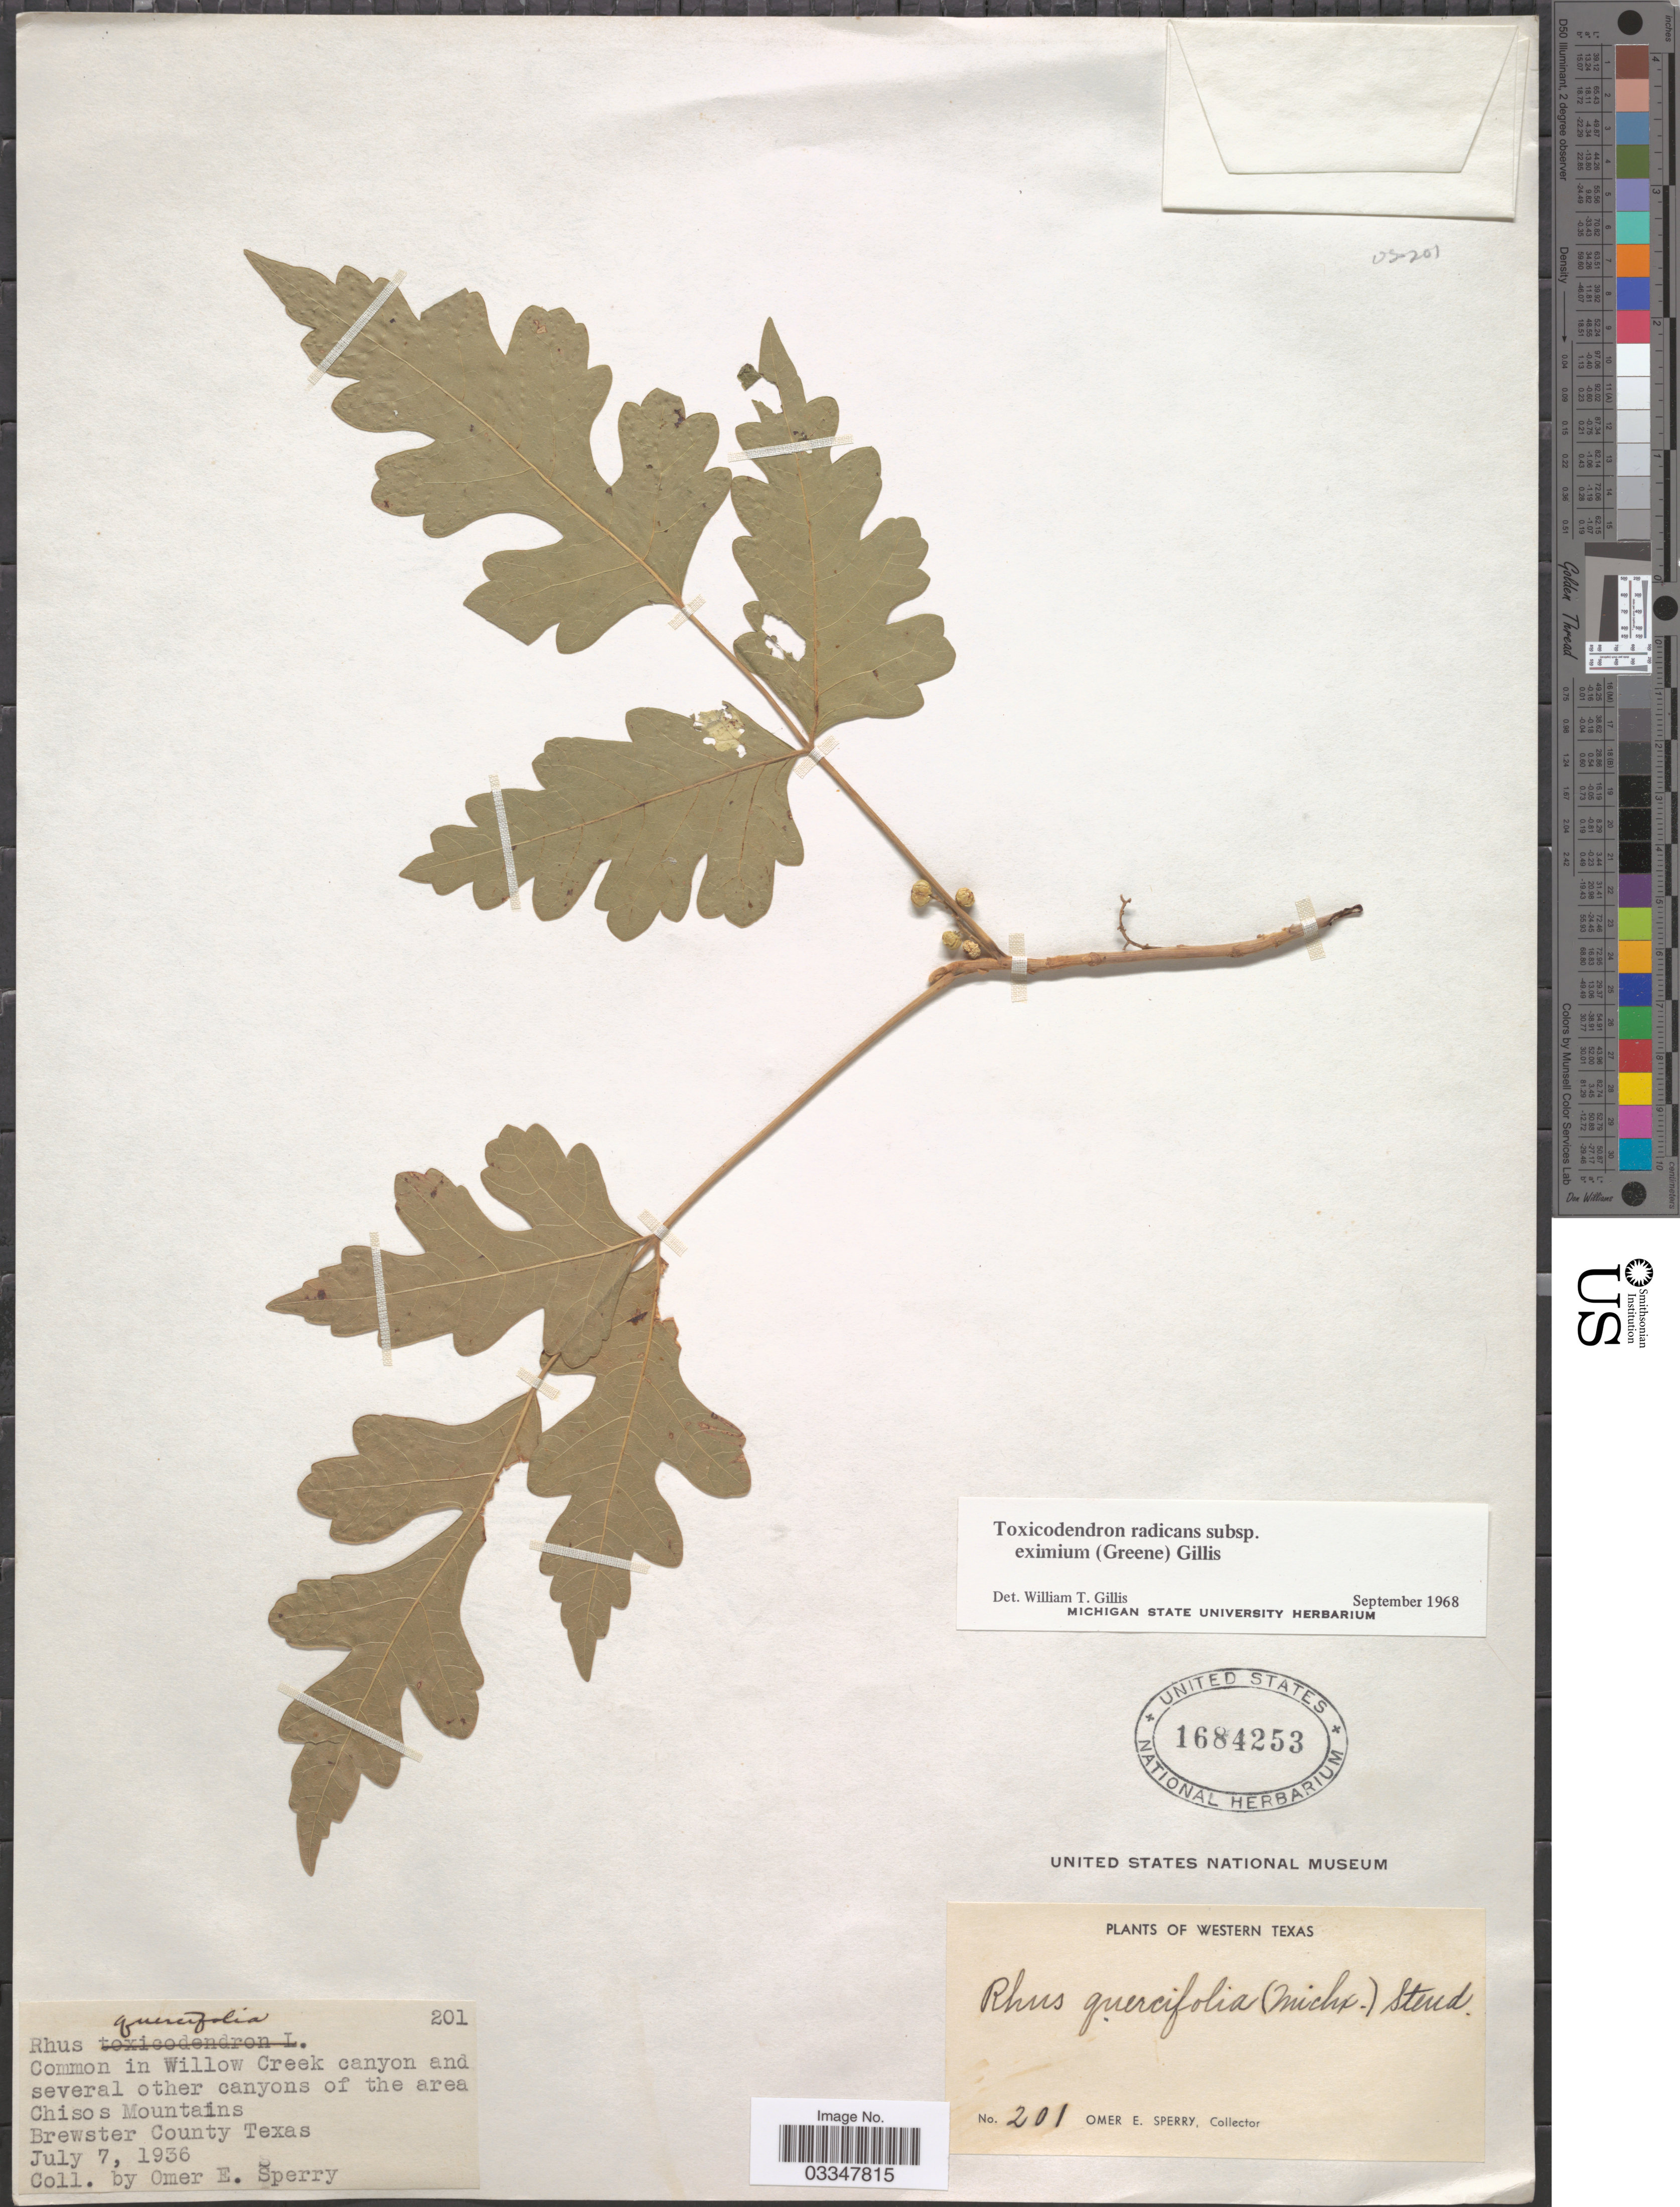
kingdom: Plantae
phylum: Tracheophyta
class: Magnoliopsida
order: Sapindales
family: Anacardiaceae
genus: Toxicodendron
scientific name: Toxicodendron radicans subsp. eximium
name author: (Greene) Gillis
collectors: O. E. Sperry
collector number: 201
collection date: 1936-07-07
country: United States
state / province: Texas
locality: Western Texas. Common in Willow Creek canyon and several other canyons of the area. Chisos Mountains. Brewster County.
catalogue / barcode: US 1684253